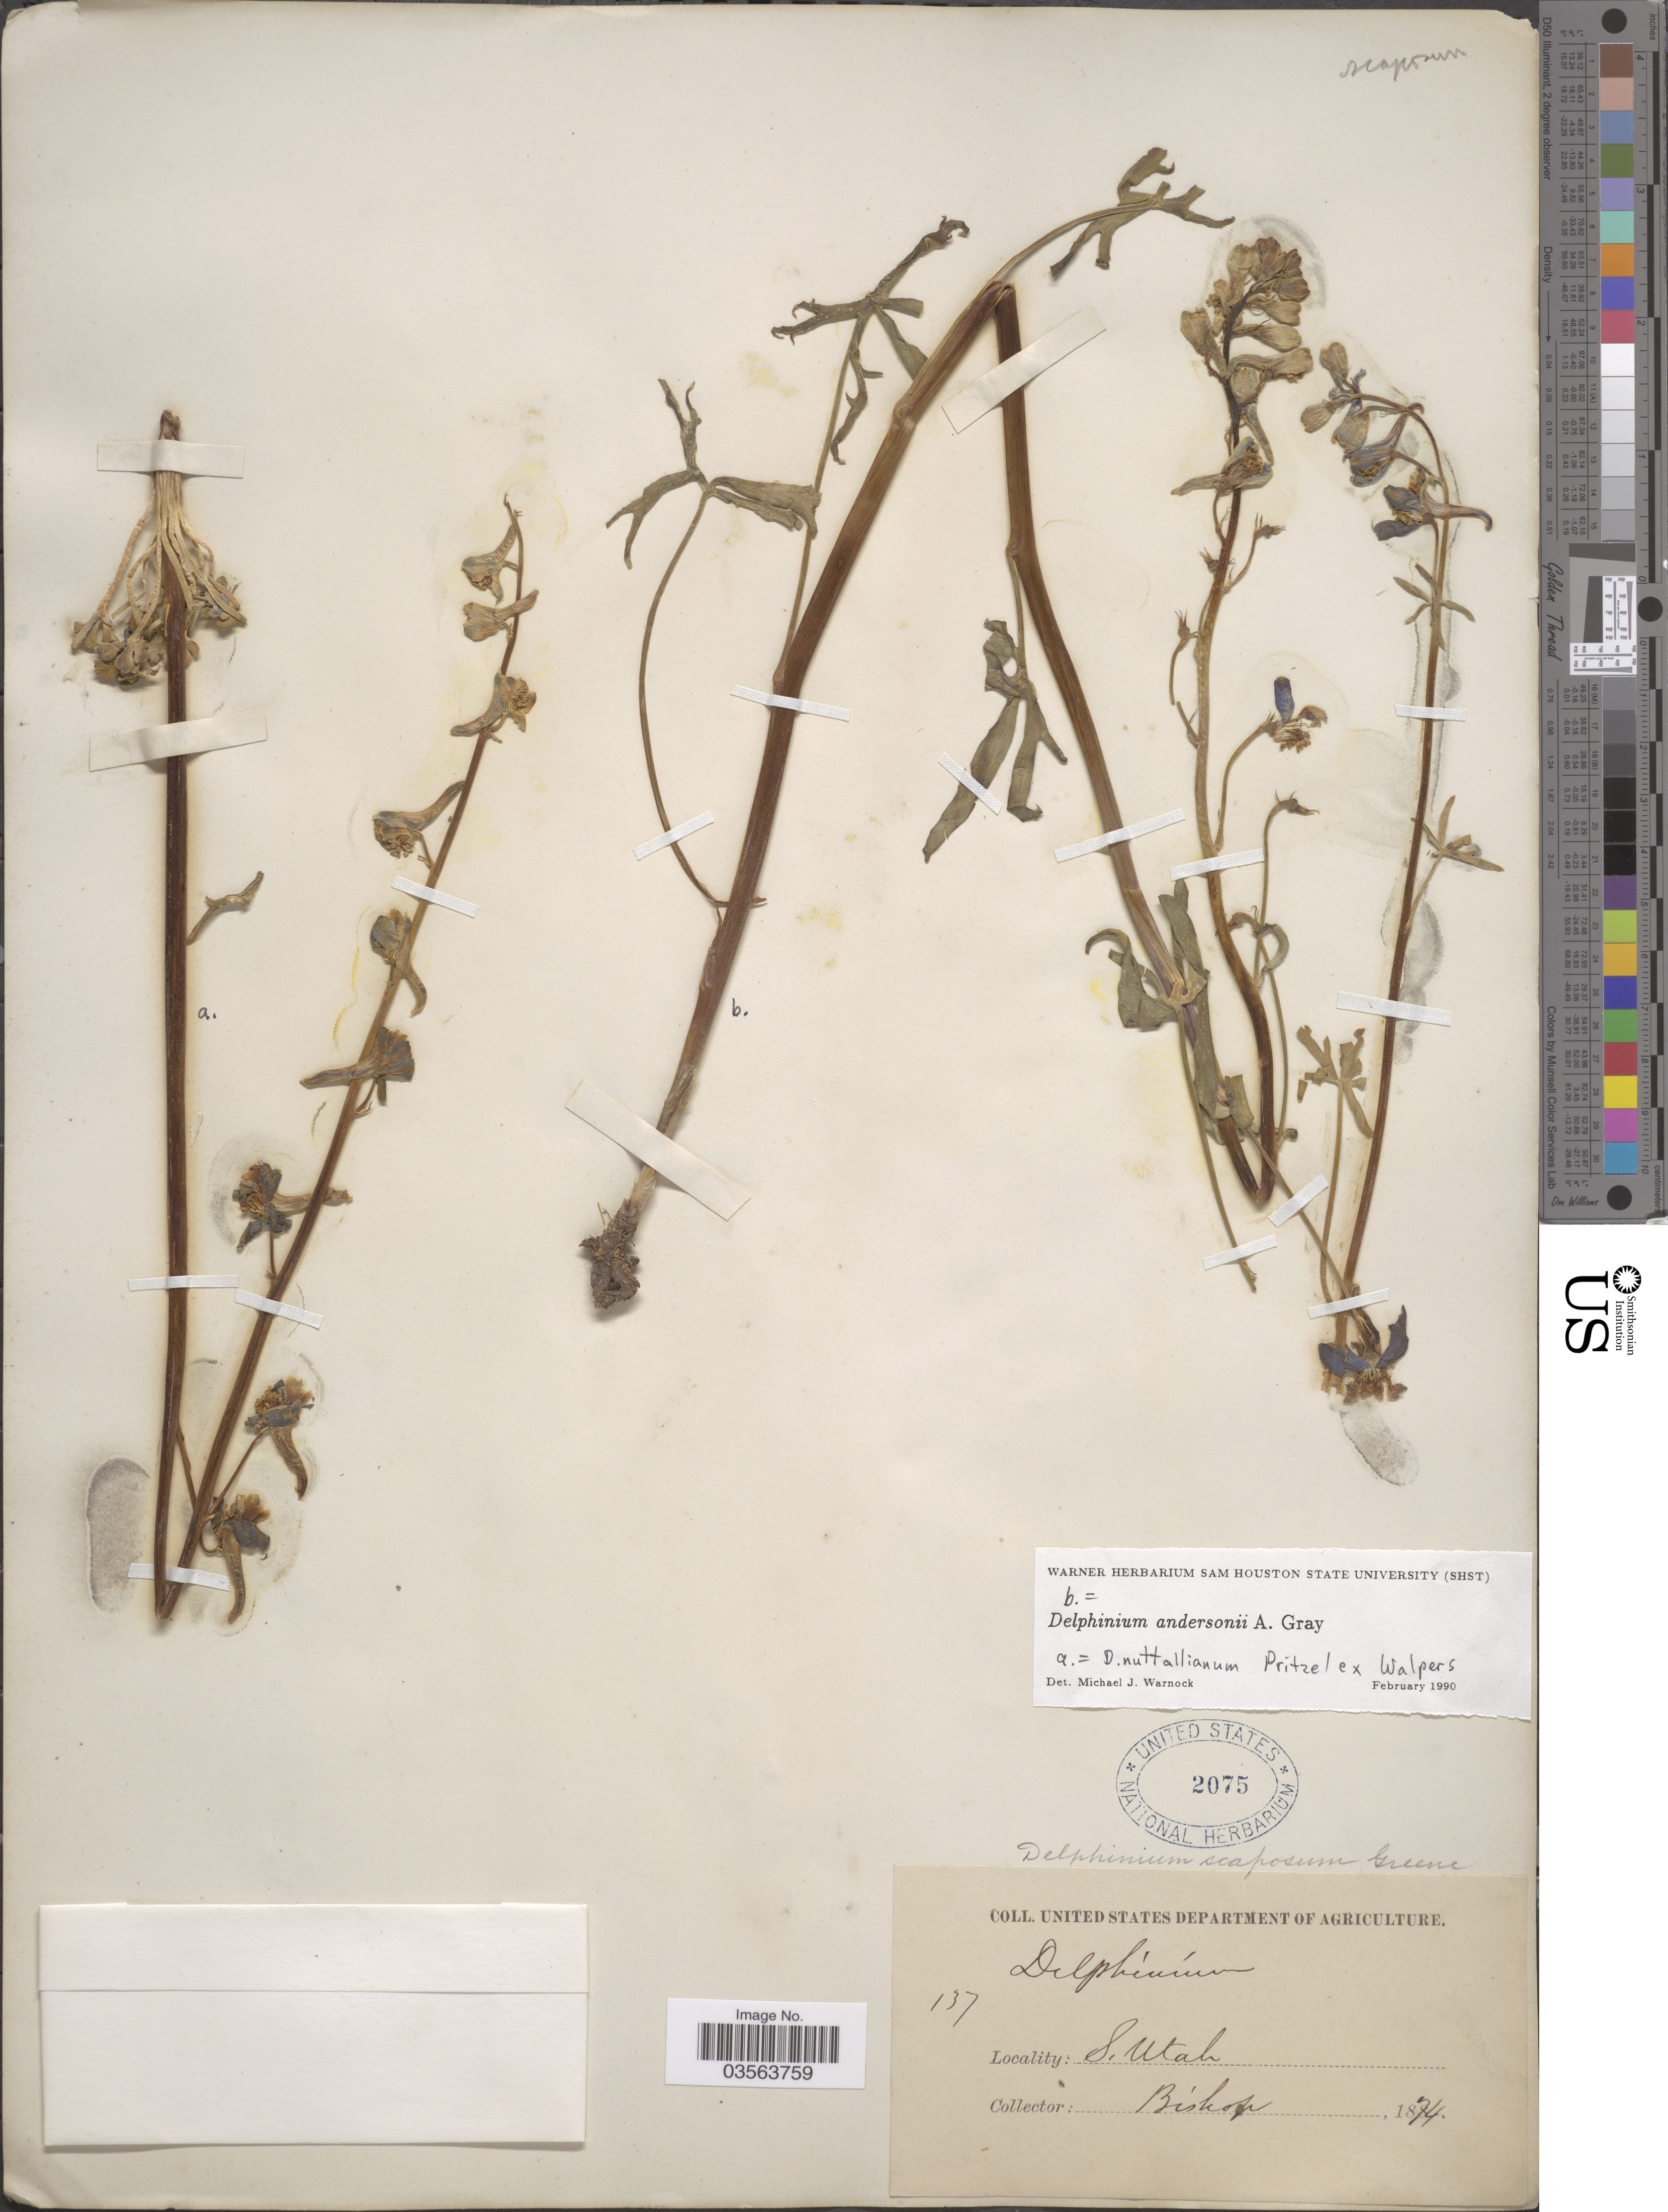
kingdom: Plantae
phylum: Tracheophyta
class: Magnoliopsida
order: Ranunculales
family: Ranunculaceae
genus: Delphinium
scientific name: Delphinium nuttallianum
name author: E. Pritz. ex Walpers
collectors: -- Bishop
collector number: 137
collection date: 1874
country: United States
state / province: Utah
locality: S. Utah.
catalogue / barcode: US 2075